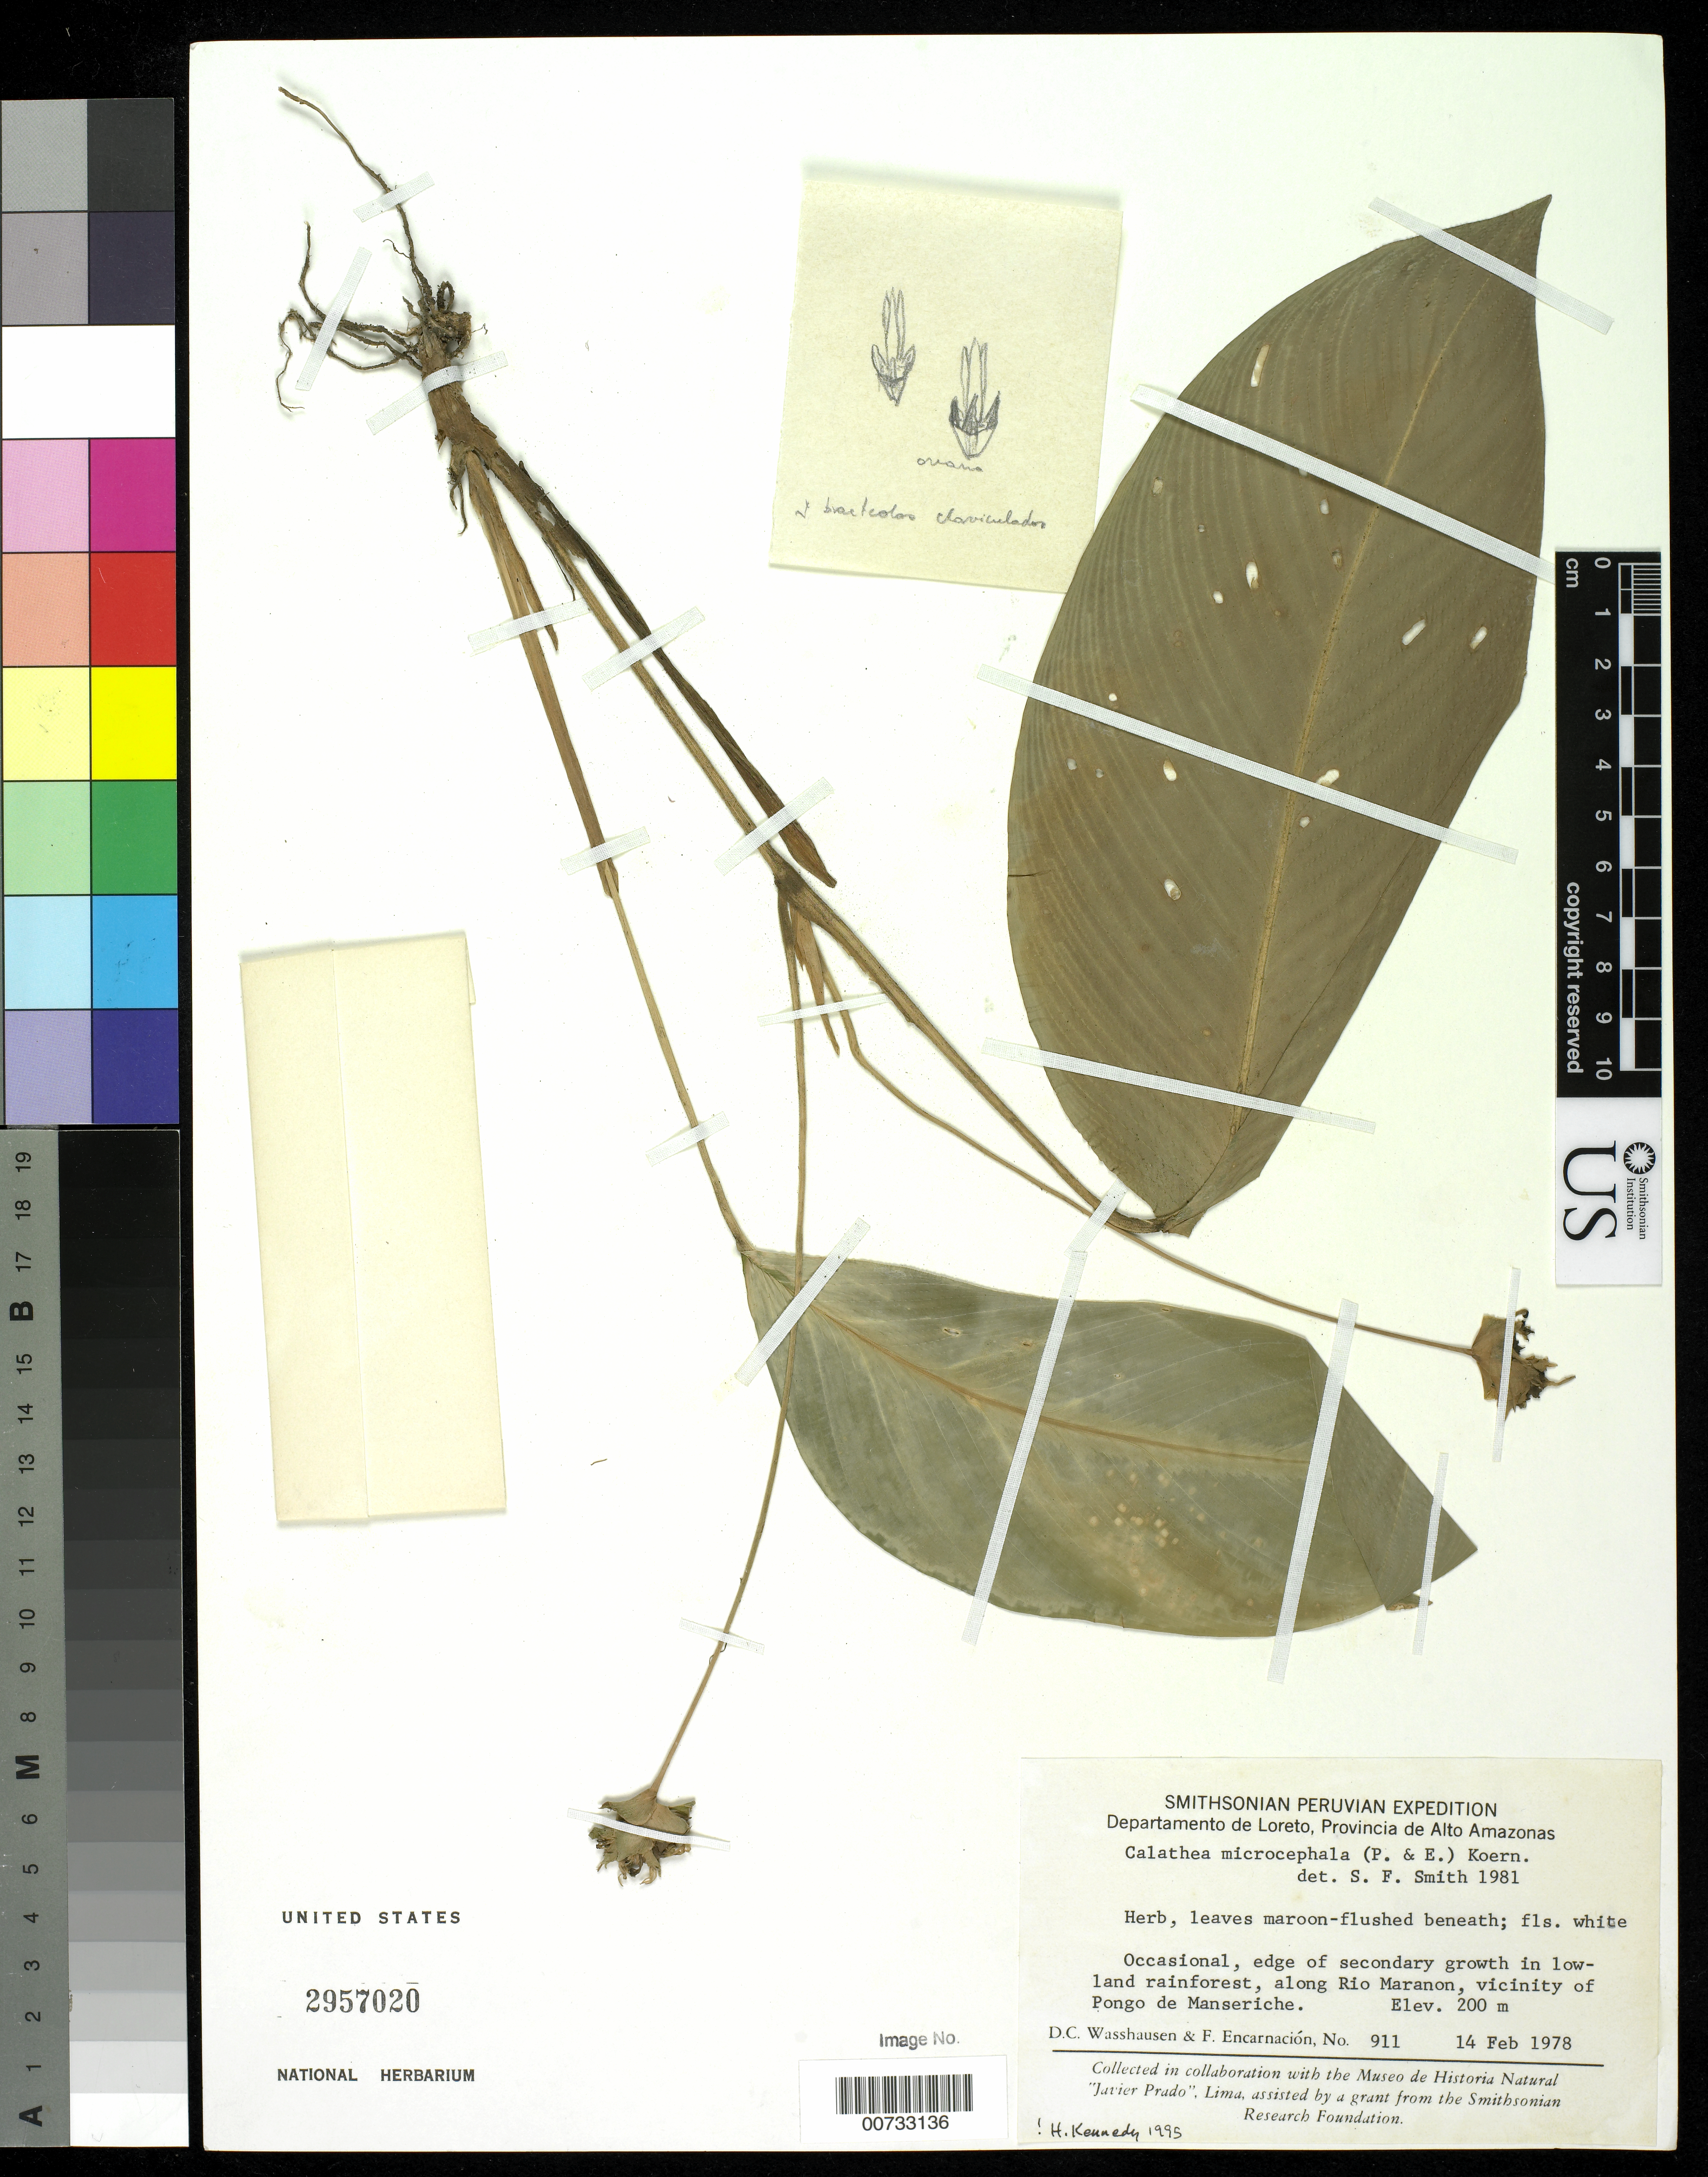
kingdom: Plantae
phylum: Tracheophyta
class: Liliopsida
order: Zingiberales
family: Marantaceae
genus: Goeppertia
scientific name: Goeppertia microcephala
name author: (Poepp. & Endl.) Borchs. & S. Suárez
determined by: Strong, M. T., (US), Smithsonian Institution - National Museum of Natural History (UNITED STATES)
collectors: D. C. Wasshausen & F. Encarnación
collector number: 911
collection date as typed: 14 Feb 1978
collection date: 1978-02-14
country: Peru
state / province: Loreto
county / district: Alto Amazonas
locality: along Rio Maranon, vicinity of Pongo de Manseriche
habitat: occasional, edge of secondary growth in lowland rainforest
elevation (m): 200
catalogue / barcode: US 2957020